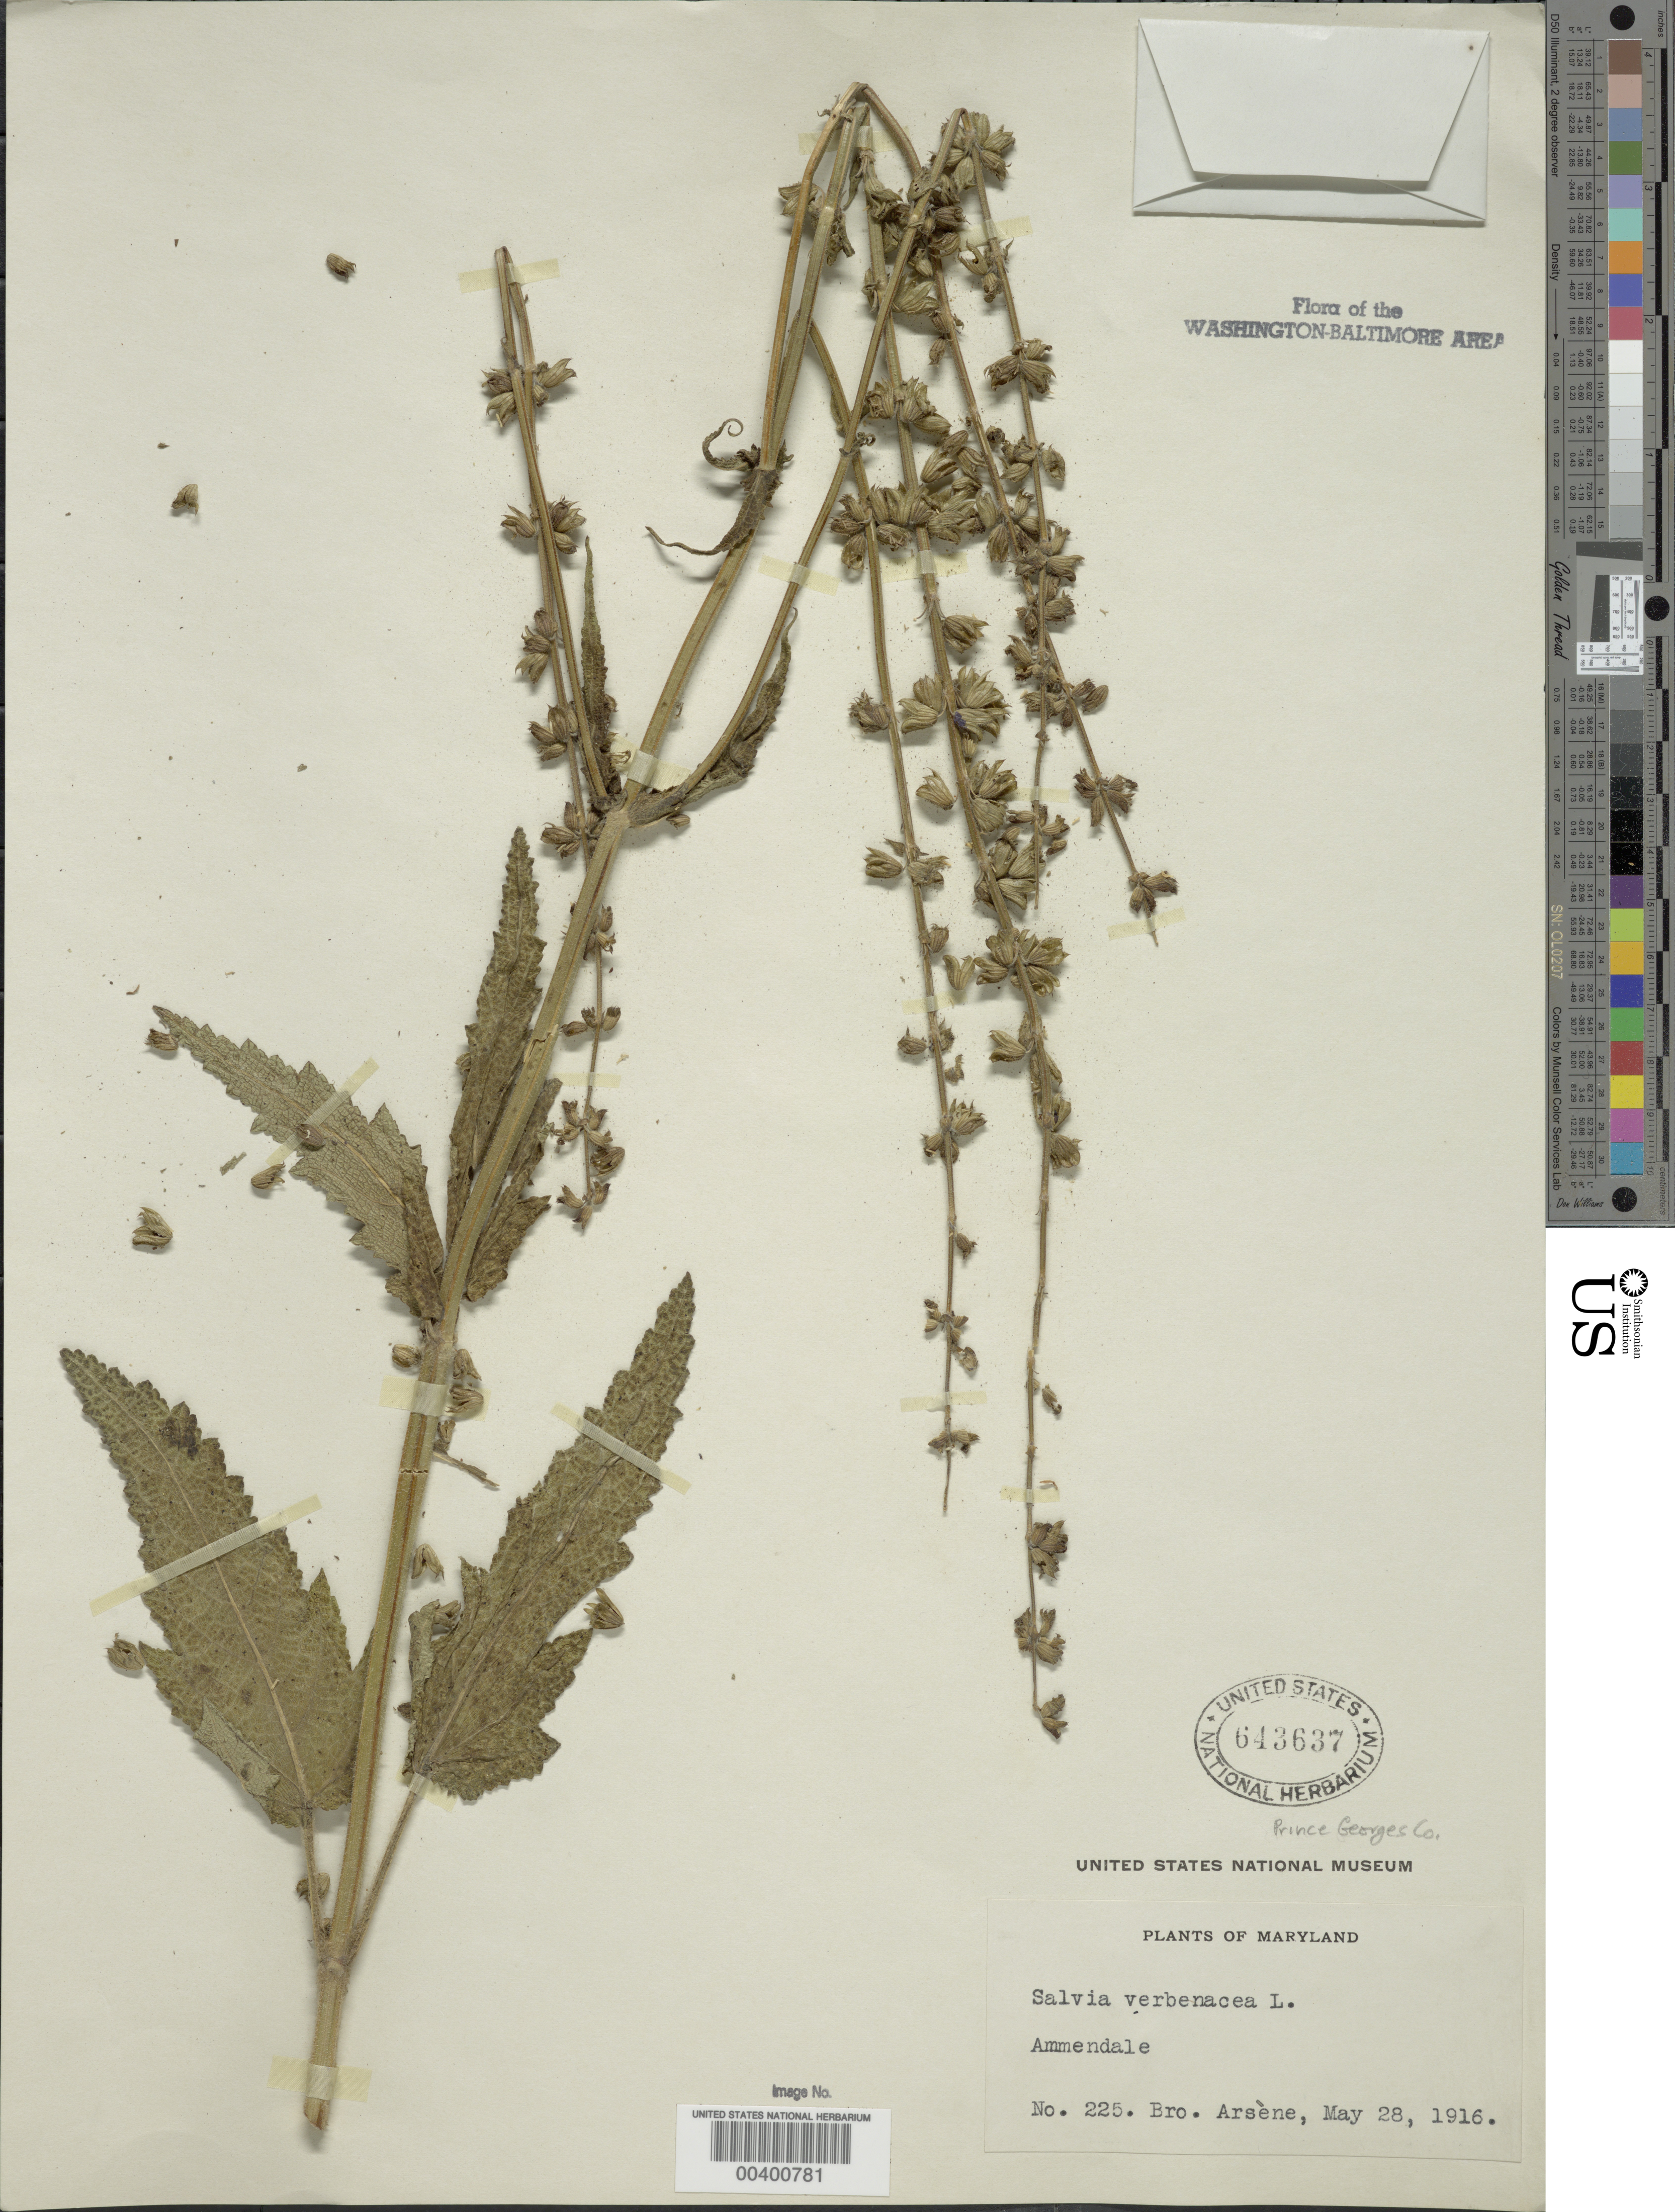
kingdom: Plantae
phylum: Tracheophyta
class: Magnoliopsida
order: Lamiales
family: Lamiaceae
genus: Salvia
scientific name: Salvia verbenacea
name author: L.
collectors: Bro. G. Arsène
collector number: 225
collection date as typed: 28 May 1916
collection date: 1916-05-28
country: United States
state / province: Maryland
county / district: Prince George's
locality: Ammendale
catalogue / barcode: US 643637